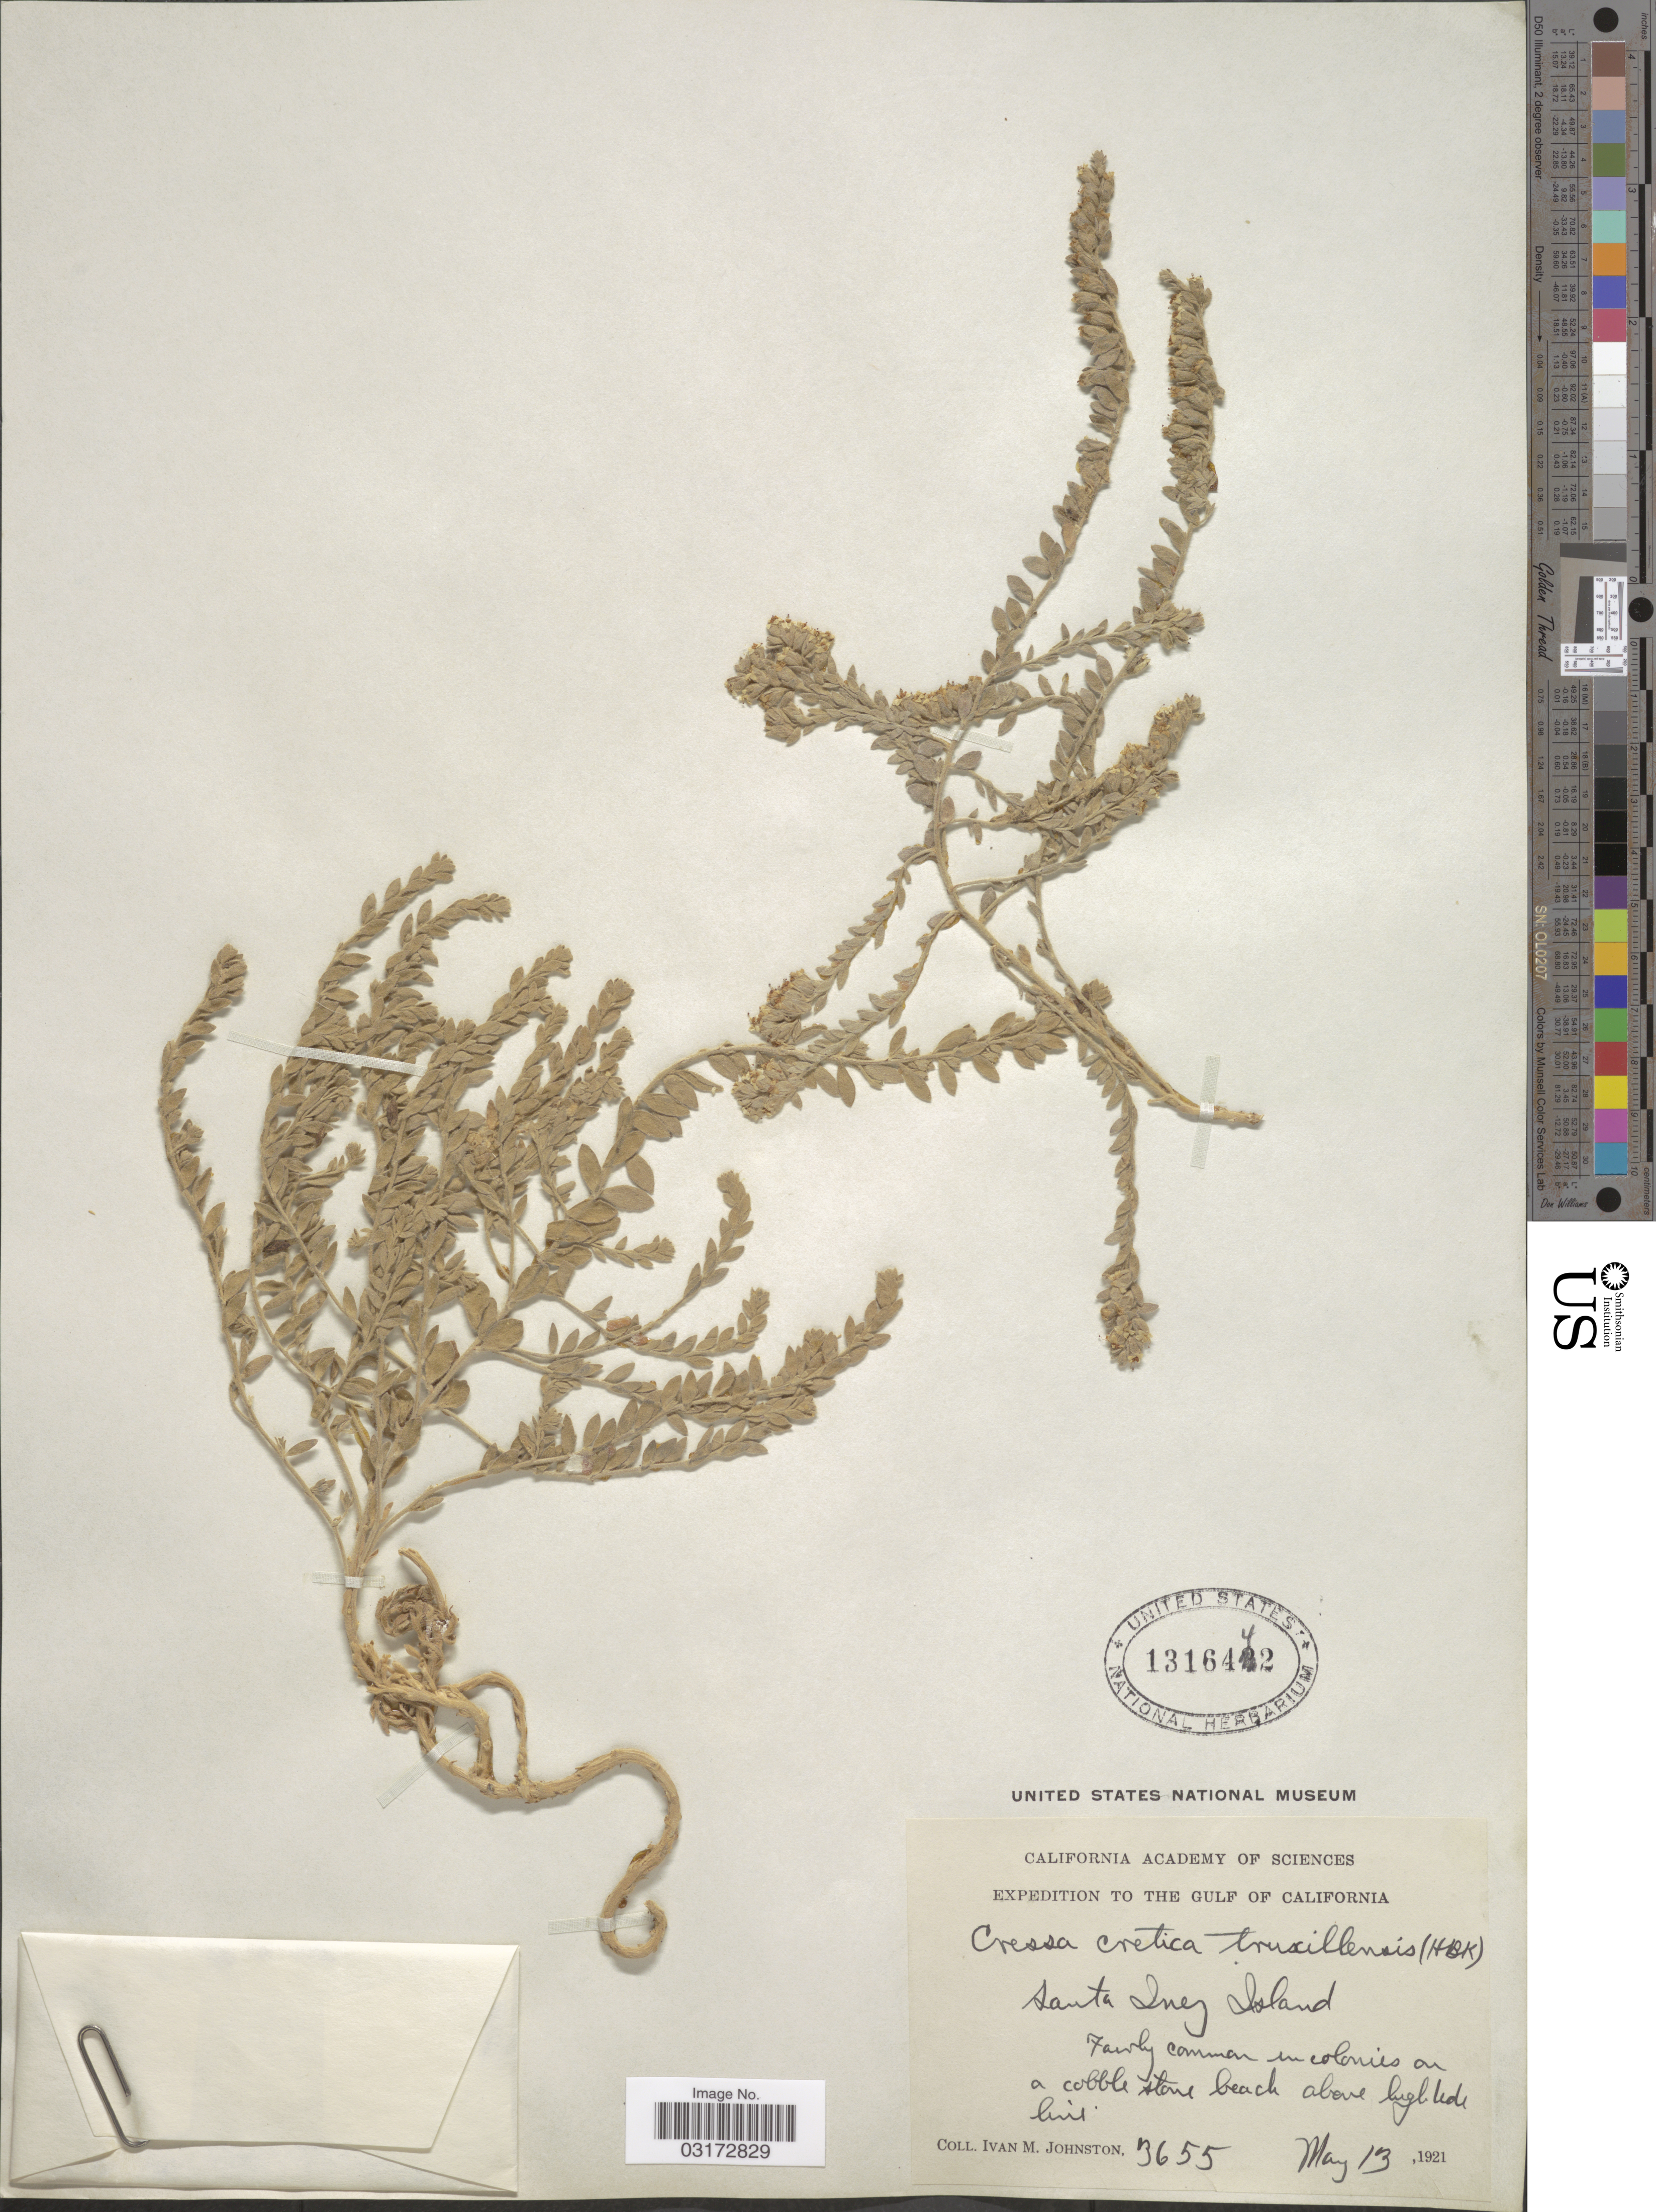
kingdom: Plantae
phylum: Tracheophyta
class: Magnoliopsida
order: Solanales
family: Convolvulaceae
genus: Cressa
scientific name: Cressa truxillensis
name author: Kunth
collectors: I.M. Johnston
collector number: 3655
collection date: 1921-05-13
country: Mexico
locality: To the Gulf of California, Santa Inez Island.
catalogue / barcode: US 1316442